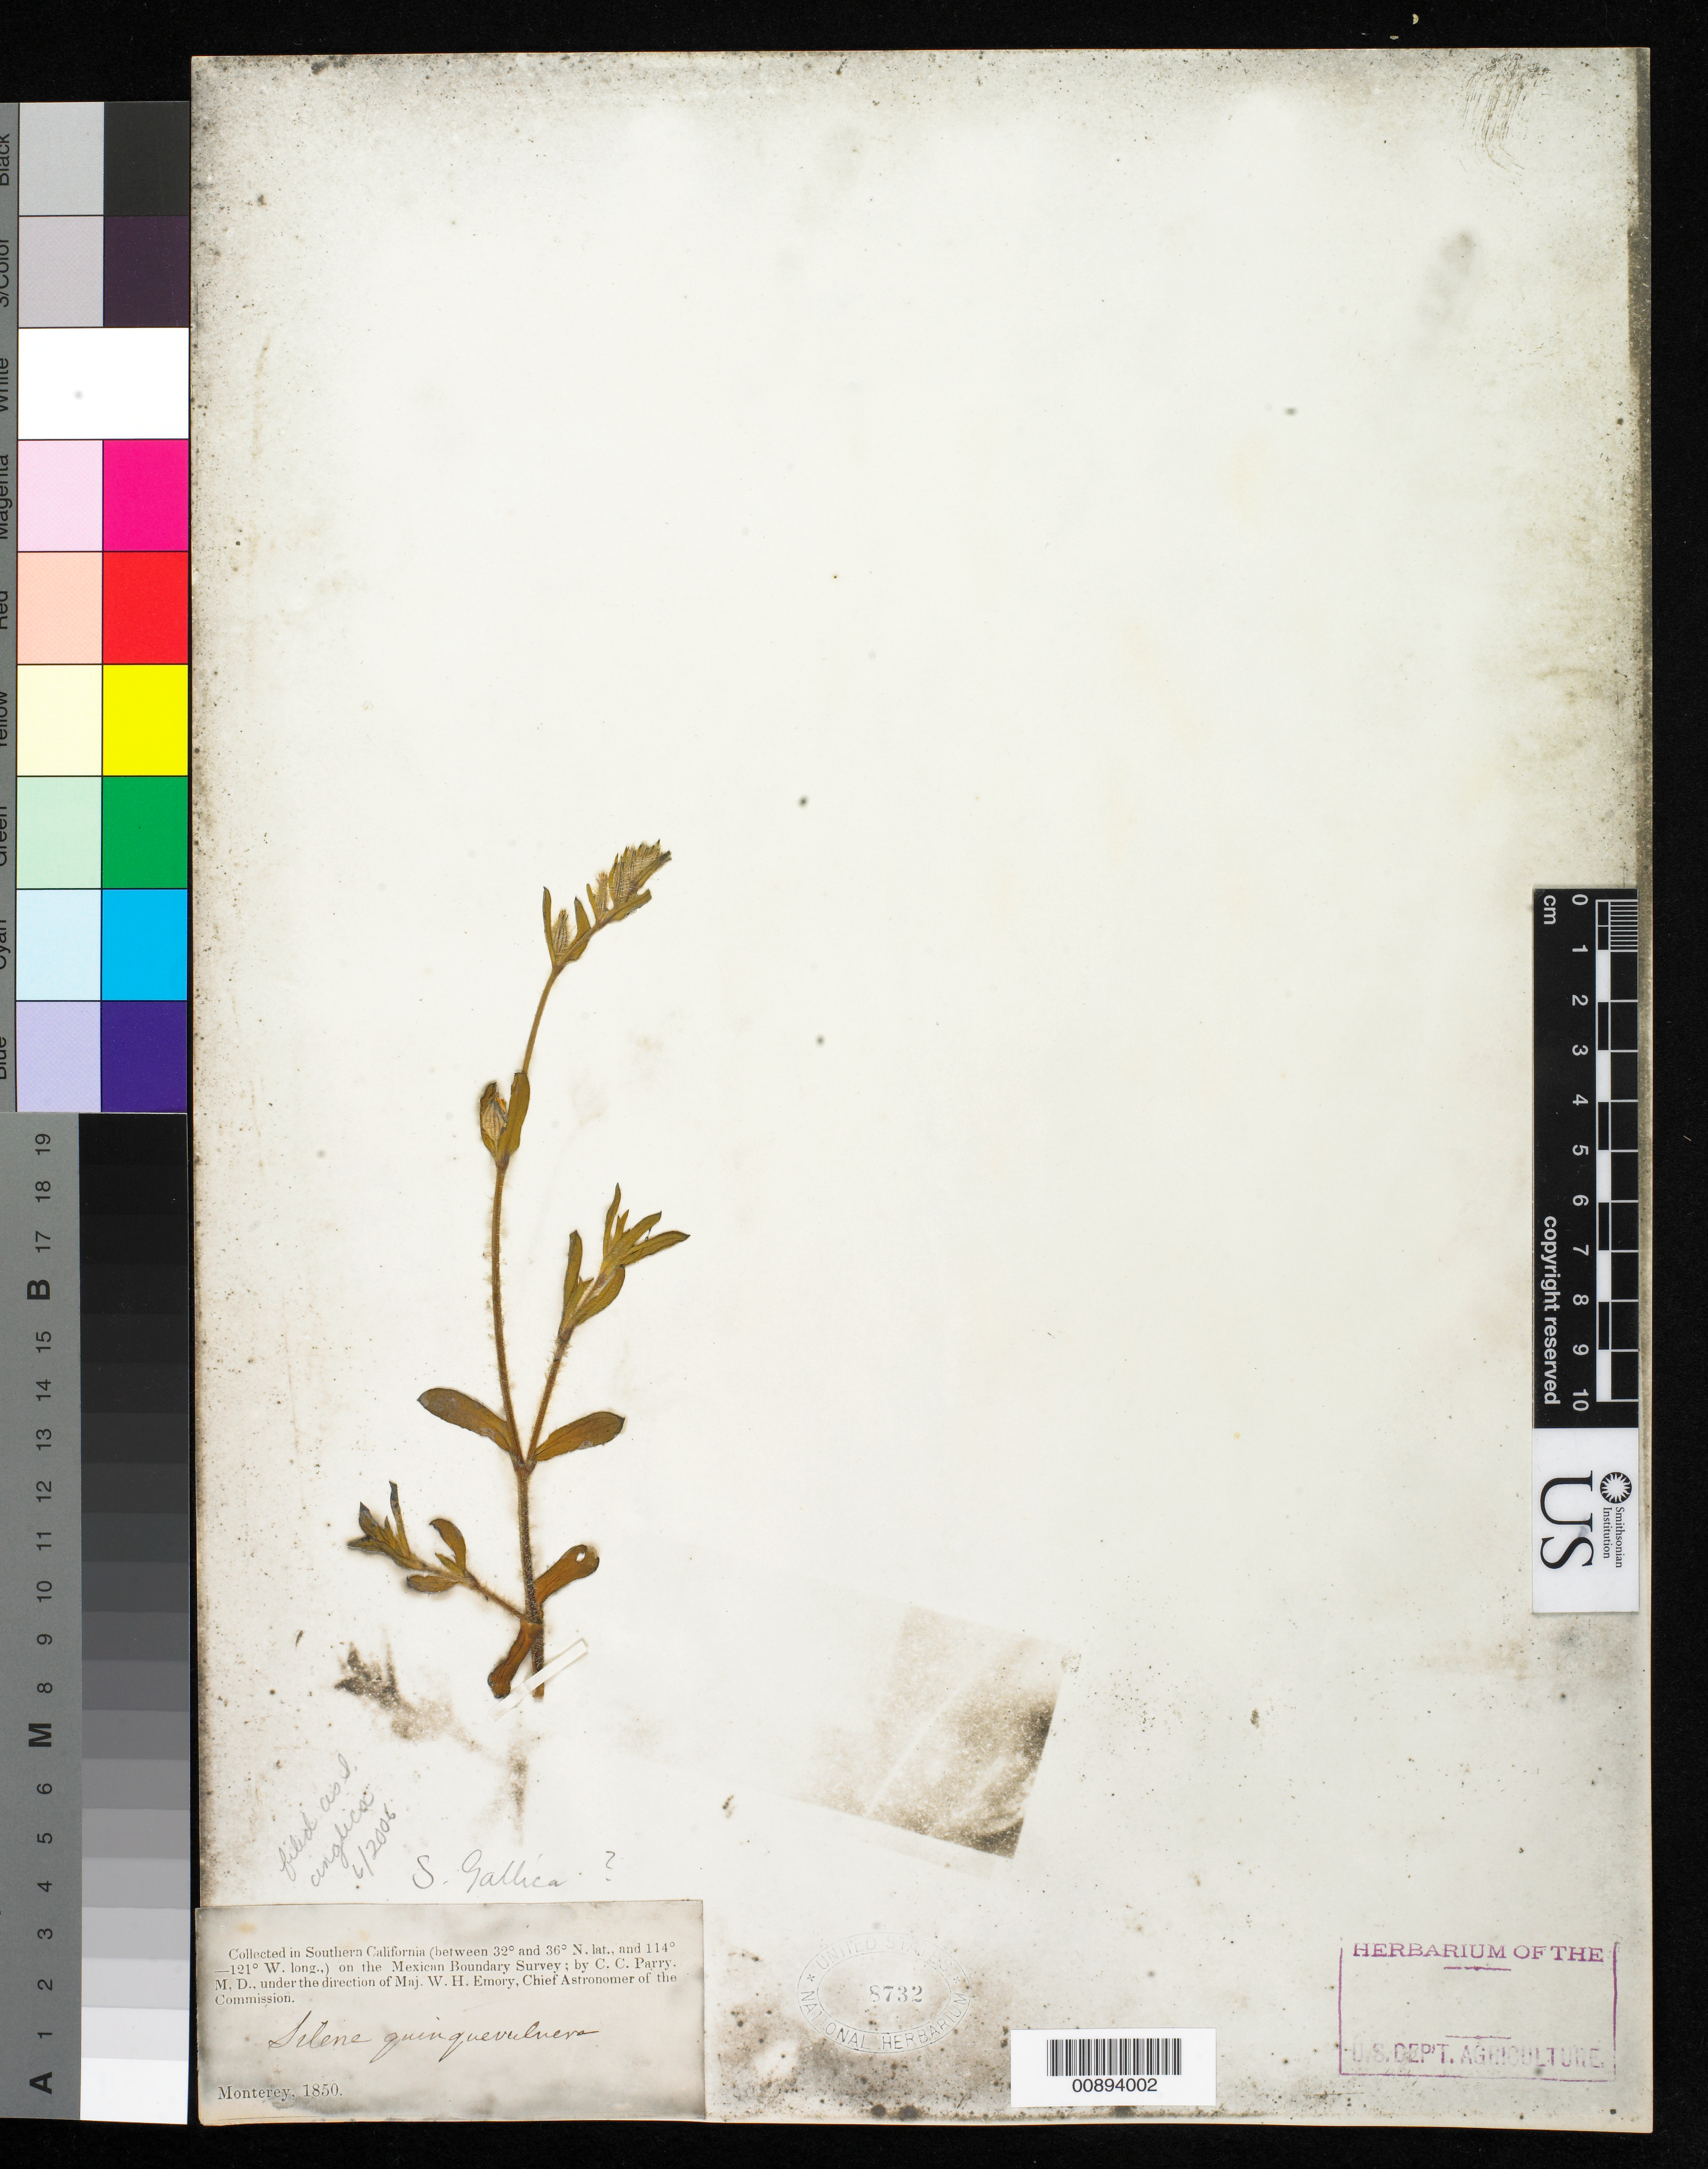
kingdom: Plantae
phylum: Tracheophyta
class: Magnoliopsida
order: Caryophyllales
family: Caryophyllaceae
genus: Silene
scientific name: Silene anglica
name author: L.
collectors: C. C. Parry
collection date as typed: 1850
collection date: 1850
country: United States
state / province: California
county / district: Monterey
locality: Monterey, Southern California.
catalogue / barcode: US 8732